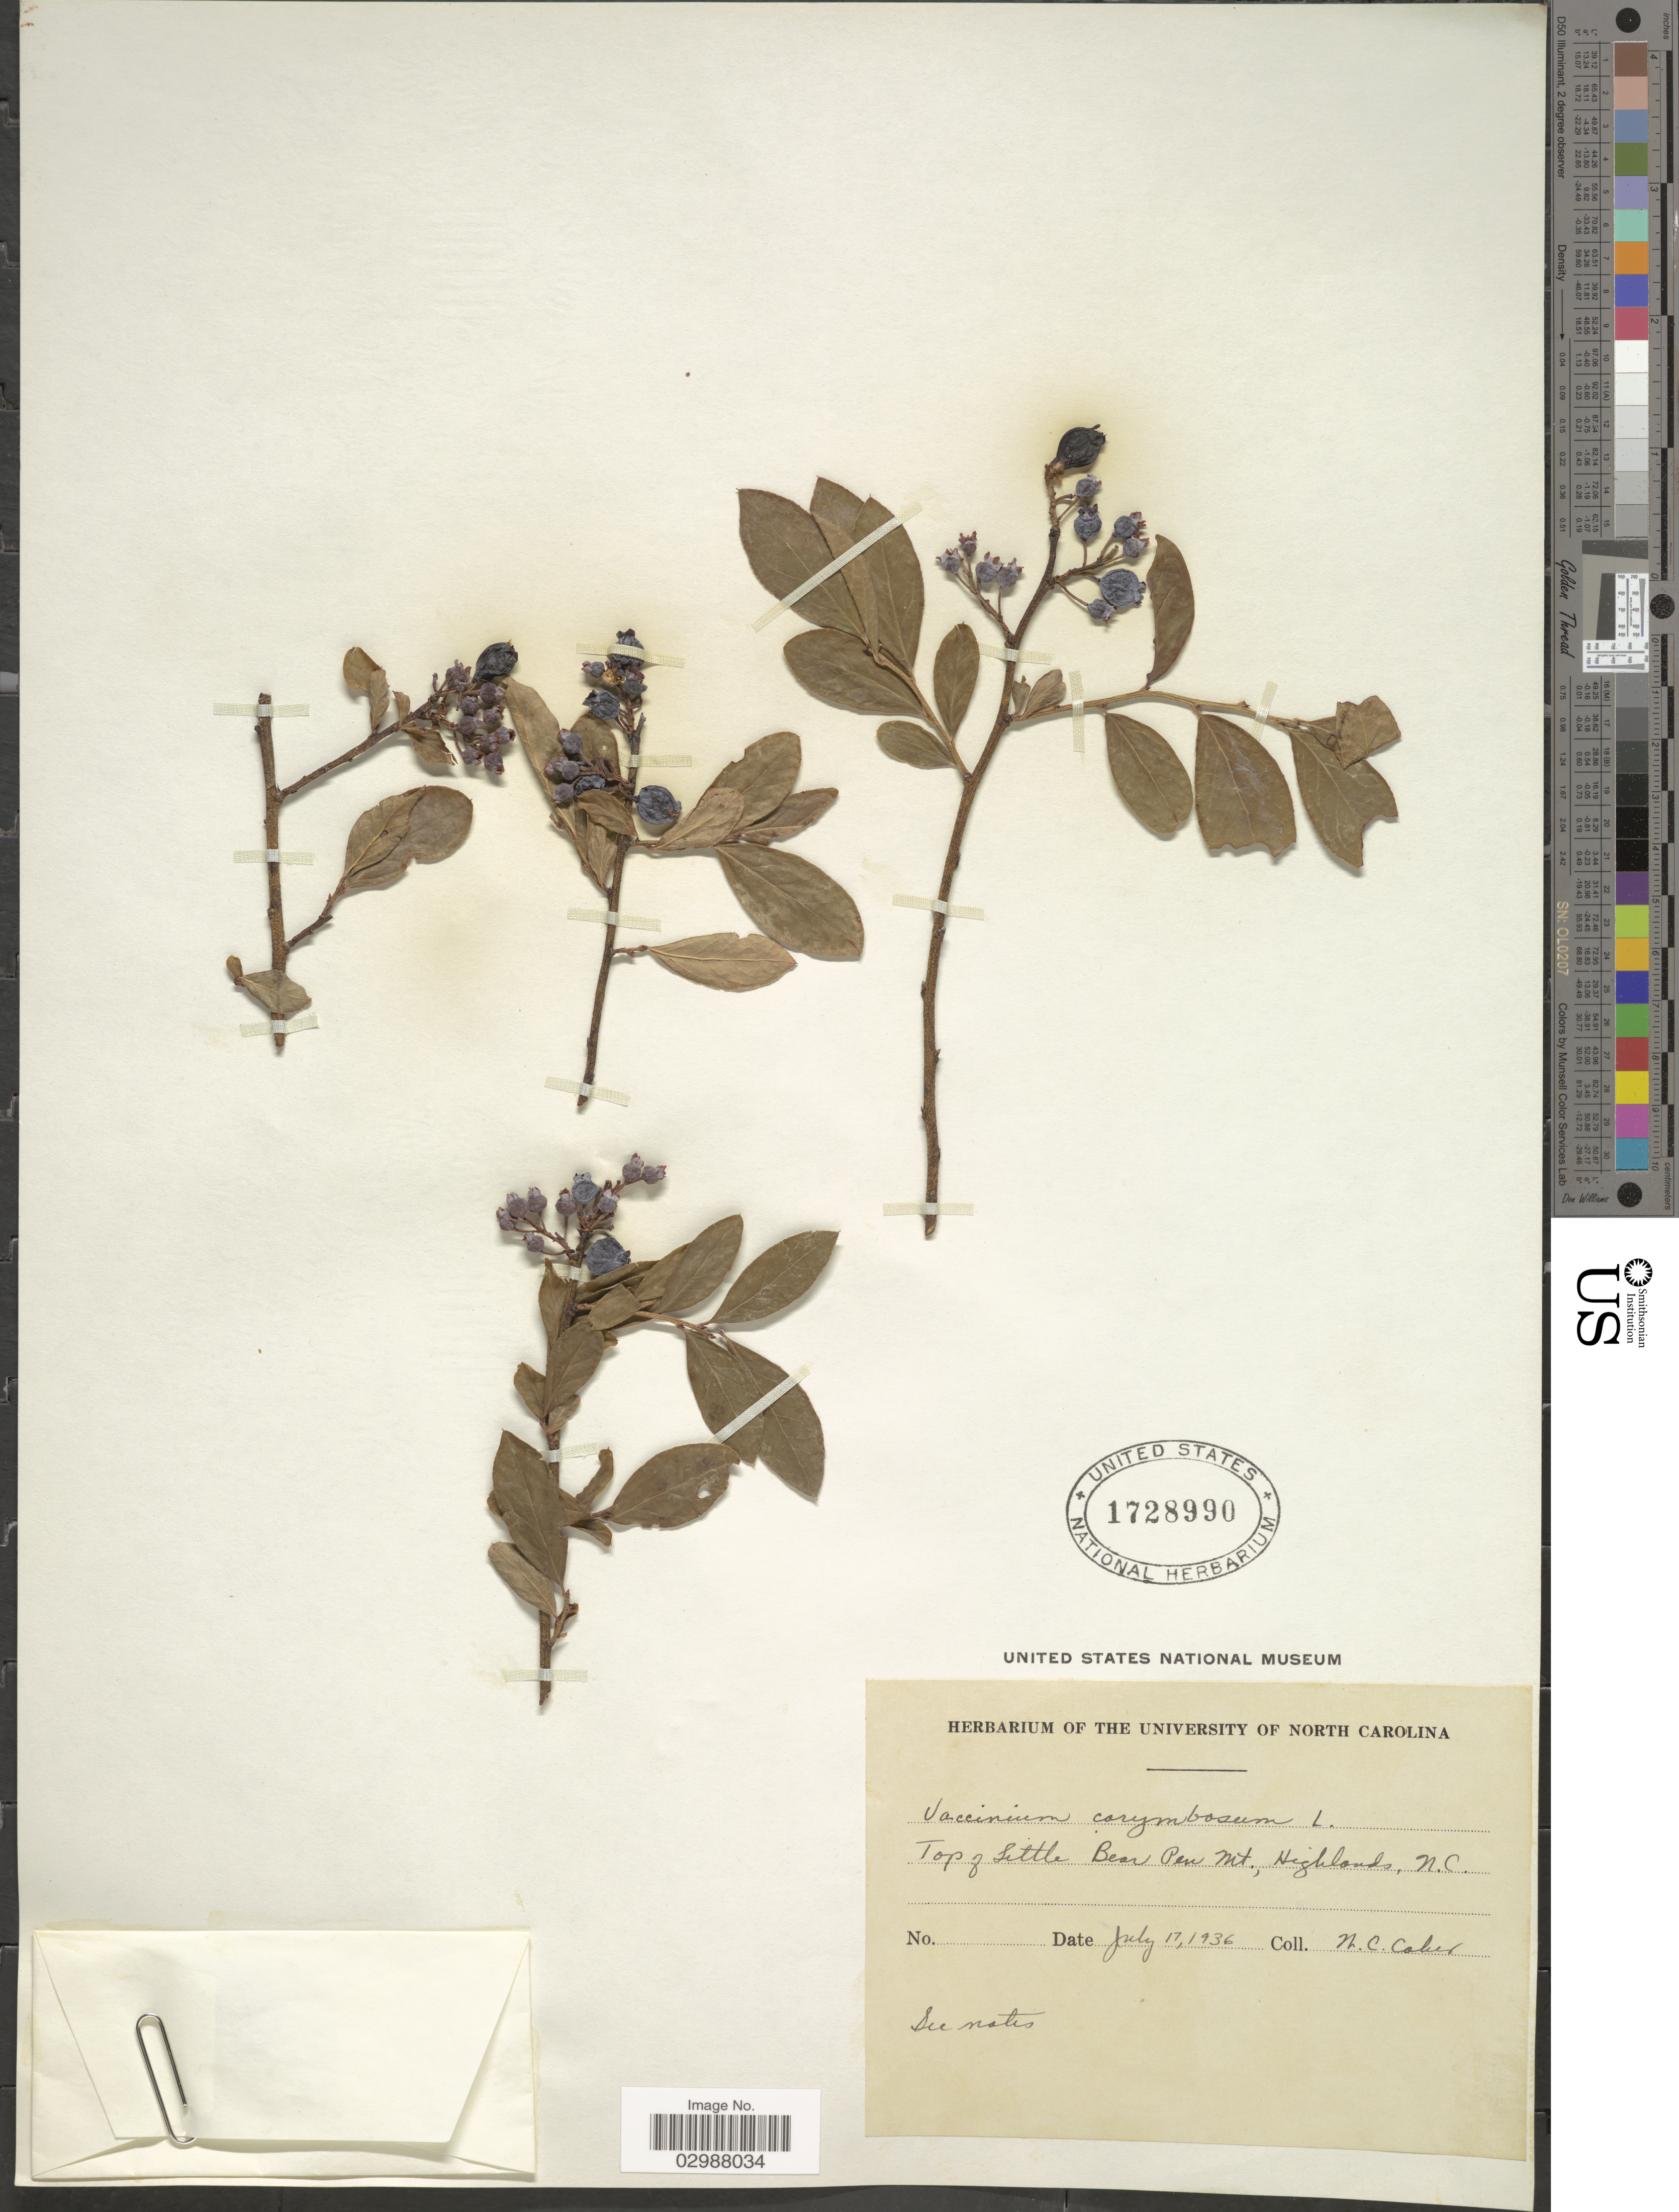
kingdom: Plantae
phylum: Tracheophyta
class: Magnoliopsida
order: Ericales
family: Ericaceae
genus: Vaccinium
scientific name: Vaccinium corymbosum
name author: L.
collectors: W. Coker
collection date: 1936-07-17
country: United States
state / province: North Carolina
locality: Top of Little Bear Pen Mt., Highlands.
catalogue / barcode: US 1728990